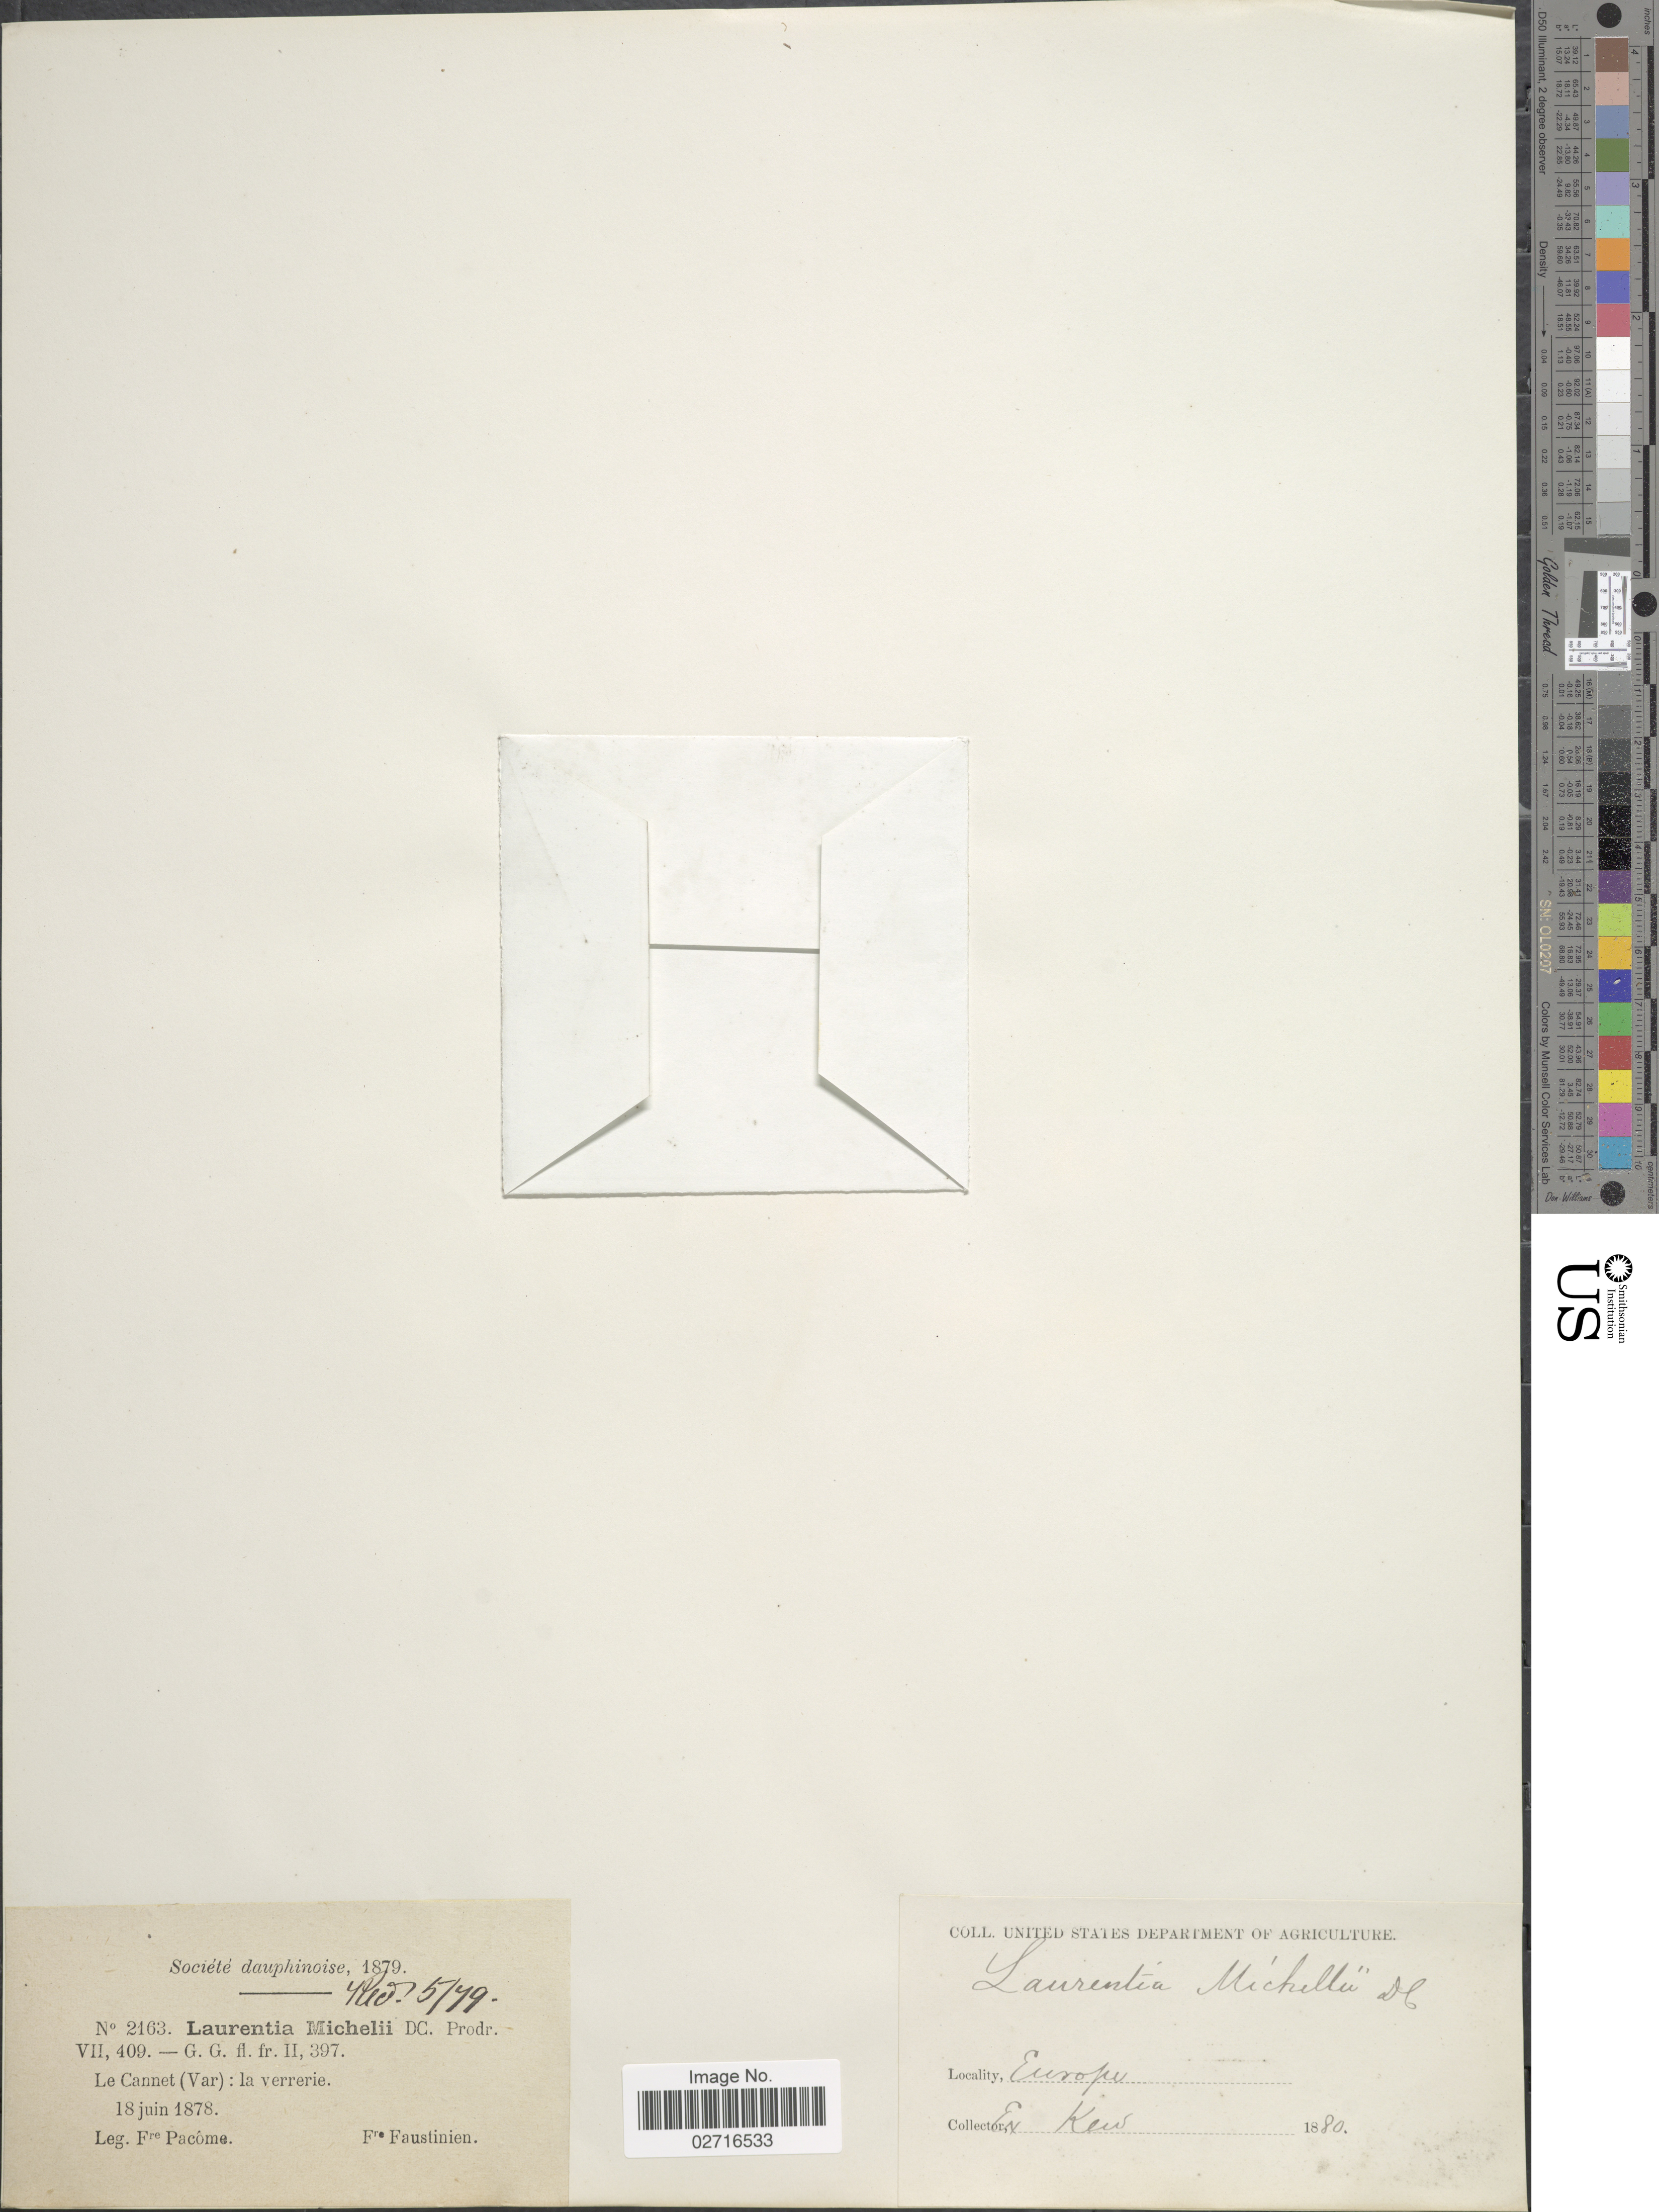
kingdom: Plantae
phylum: Tracheophyta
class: Magnoliopsida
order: Asterales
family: Campanulaceae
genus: Laurentia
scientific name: Laurentia michelii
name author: A. DC.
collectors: F. Pacôme & F. Faustinien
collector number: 2463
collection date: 1878-06-18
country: France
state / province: Provence-Alpes-Côte d'Azur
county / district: Var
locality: Le Cannet (Var): la verrerie, Europe.